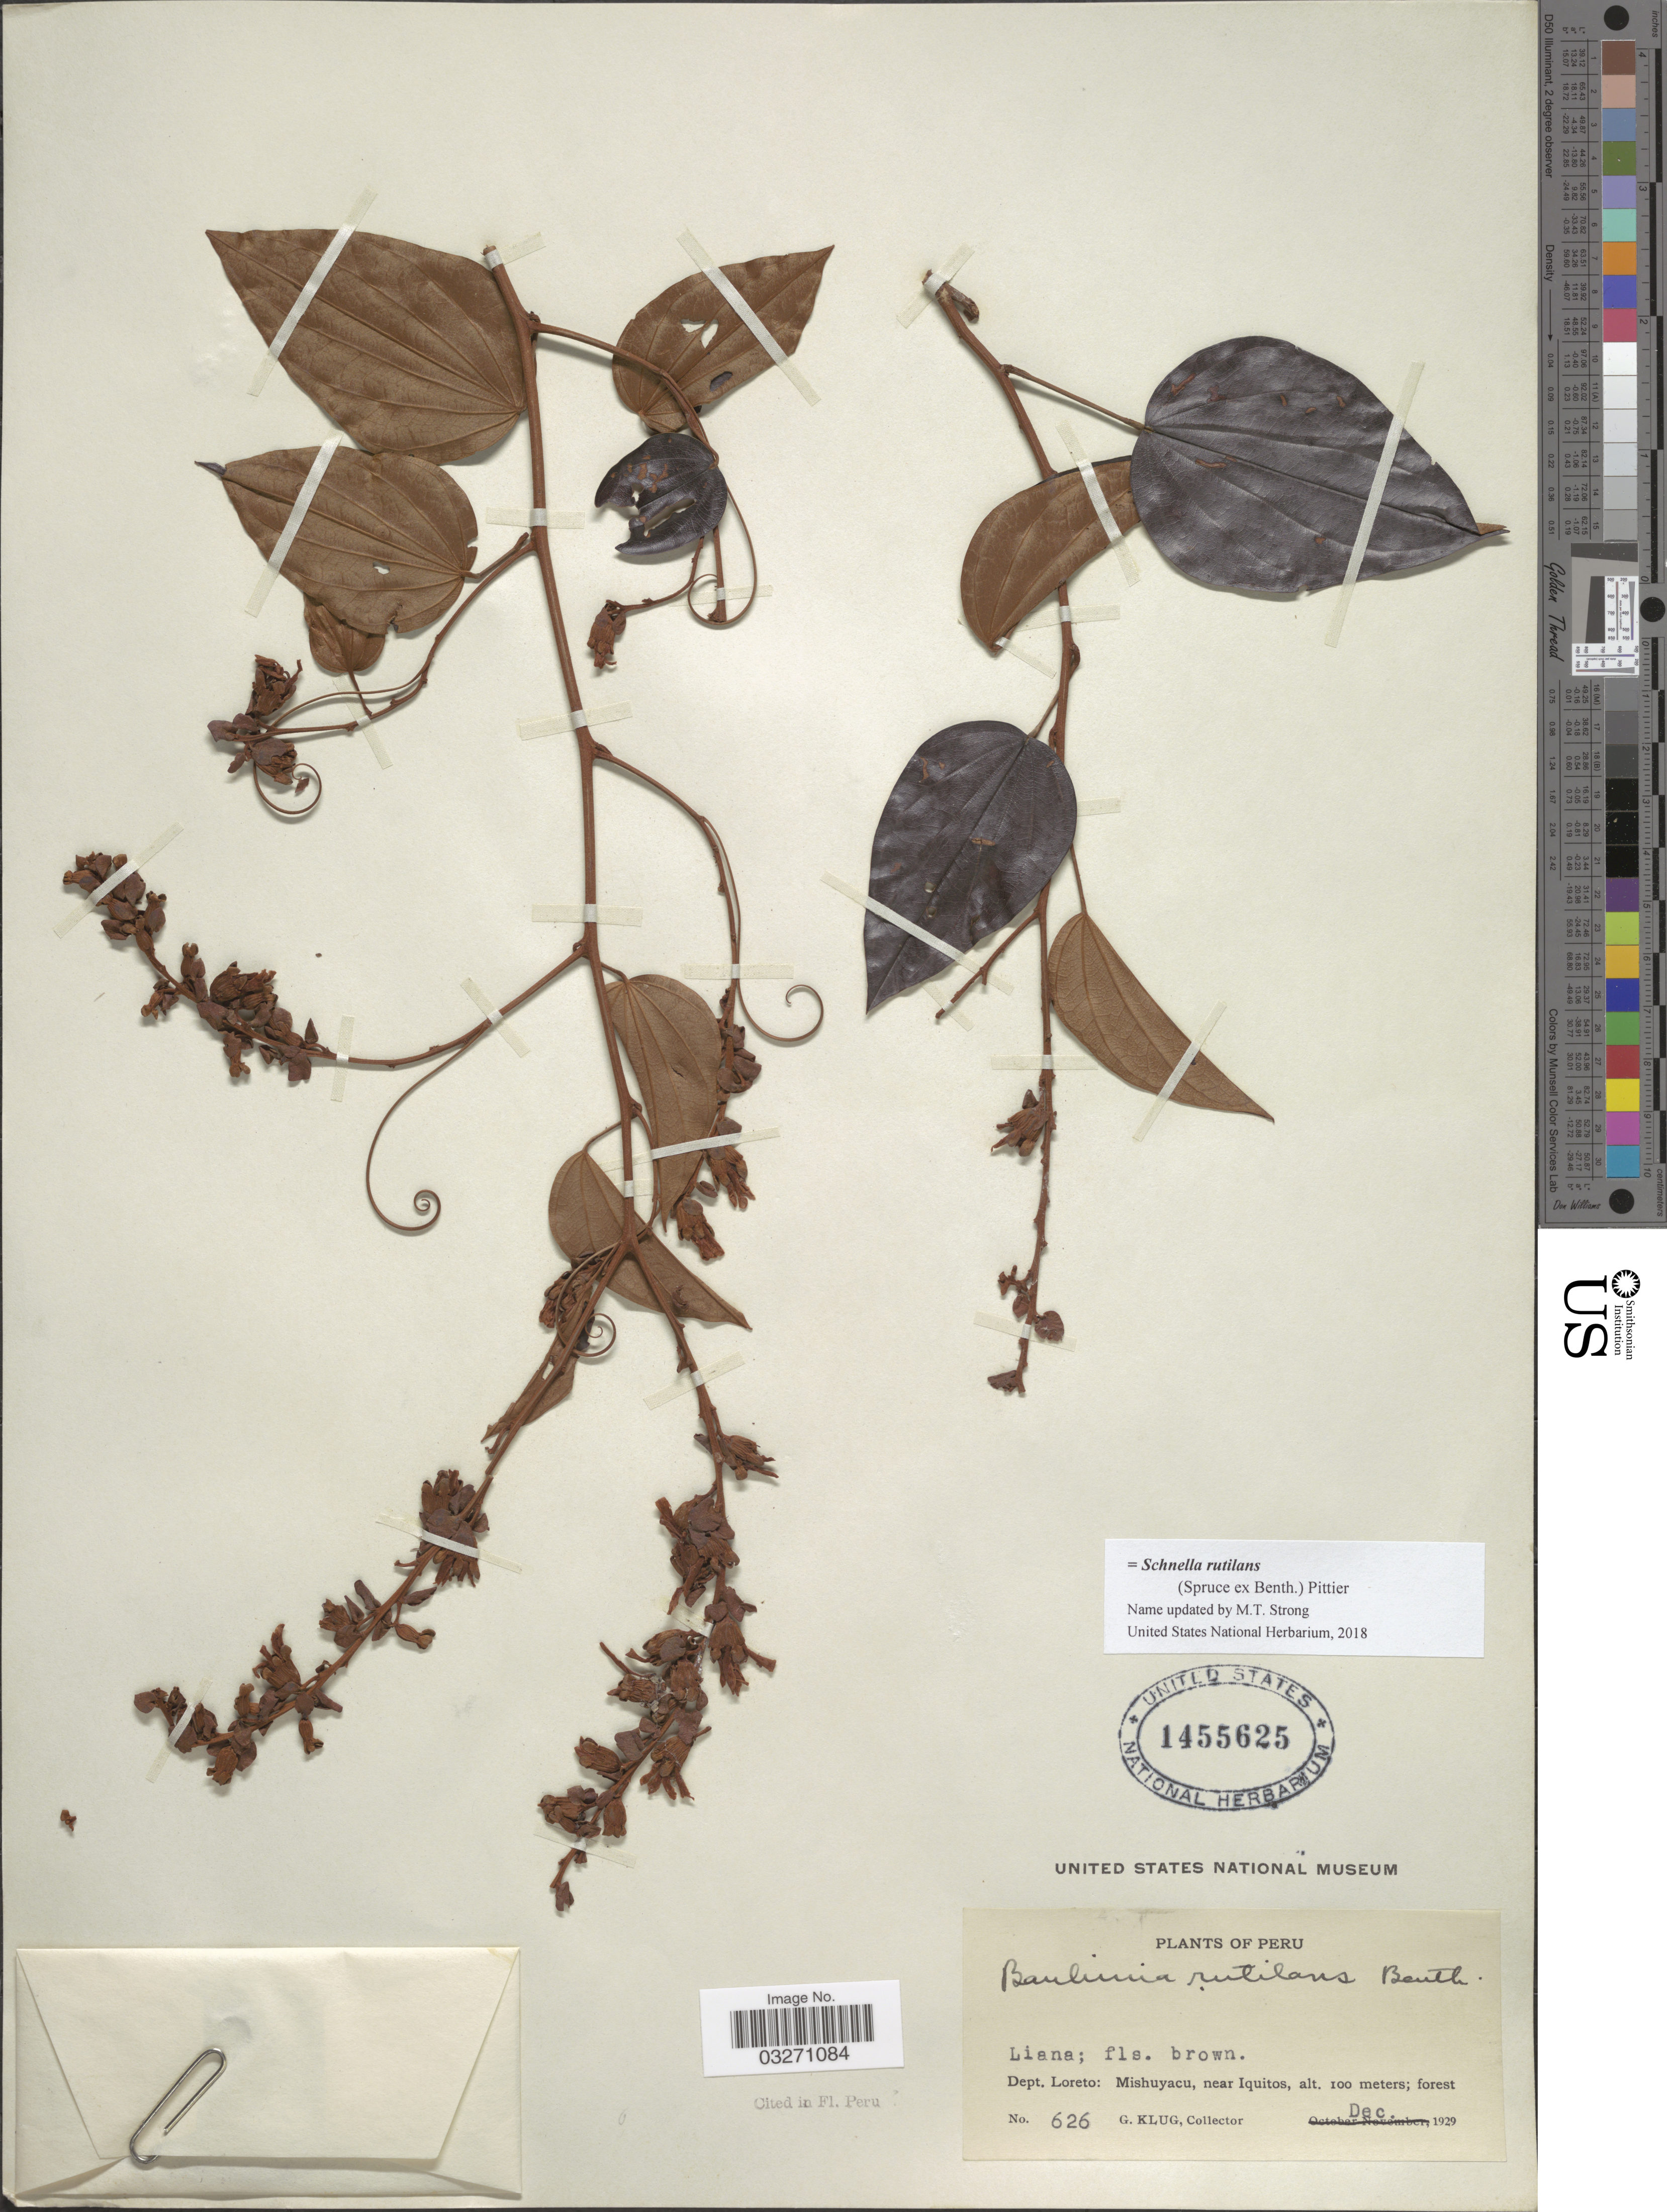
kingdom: Plantae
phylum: Tracheophyta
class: Magnoliopsida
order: Fabales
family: Fabaceae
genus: Schnella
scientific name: Schnella rutilans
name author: (Spruce ex Benth.) Pittier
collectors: G. Klug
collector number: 626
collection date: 1929-12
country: Peru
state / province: Loreto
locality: Dept. Loreto: Mishuyacu, near Iquitos.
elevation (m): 100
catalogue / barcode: US 1455625